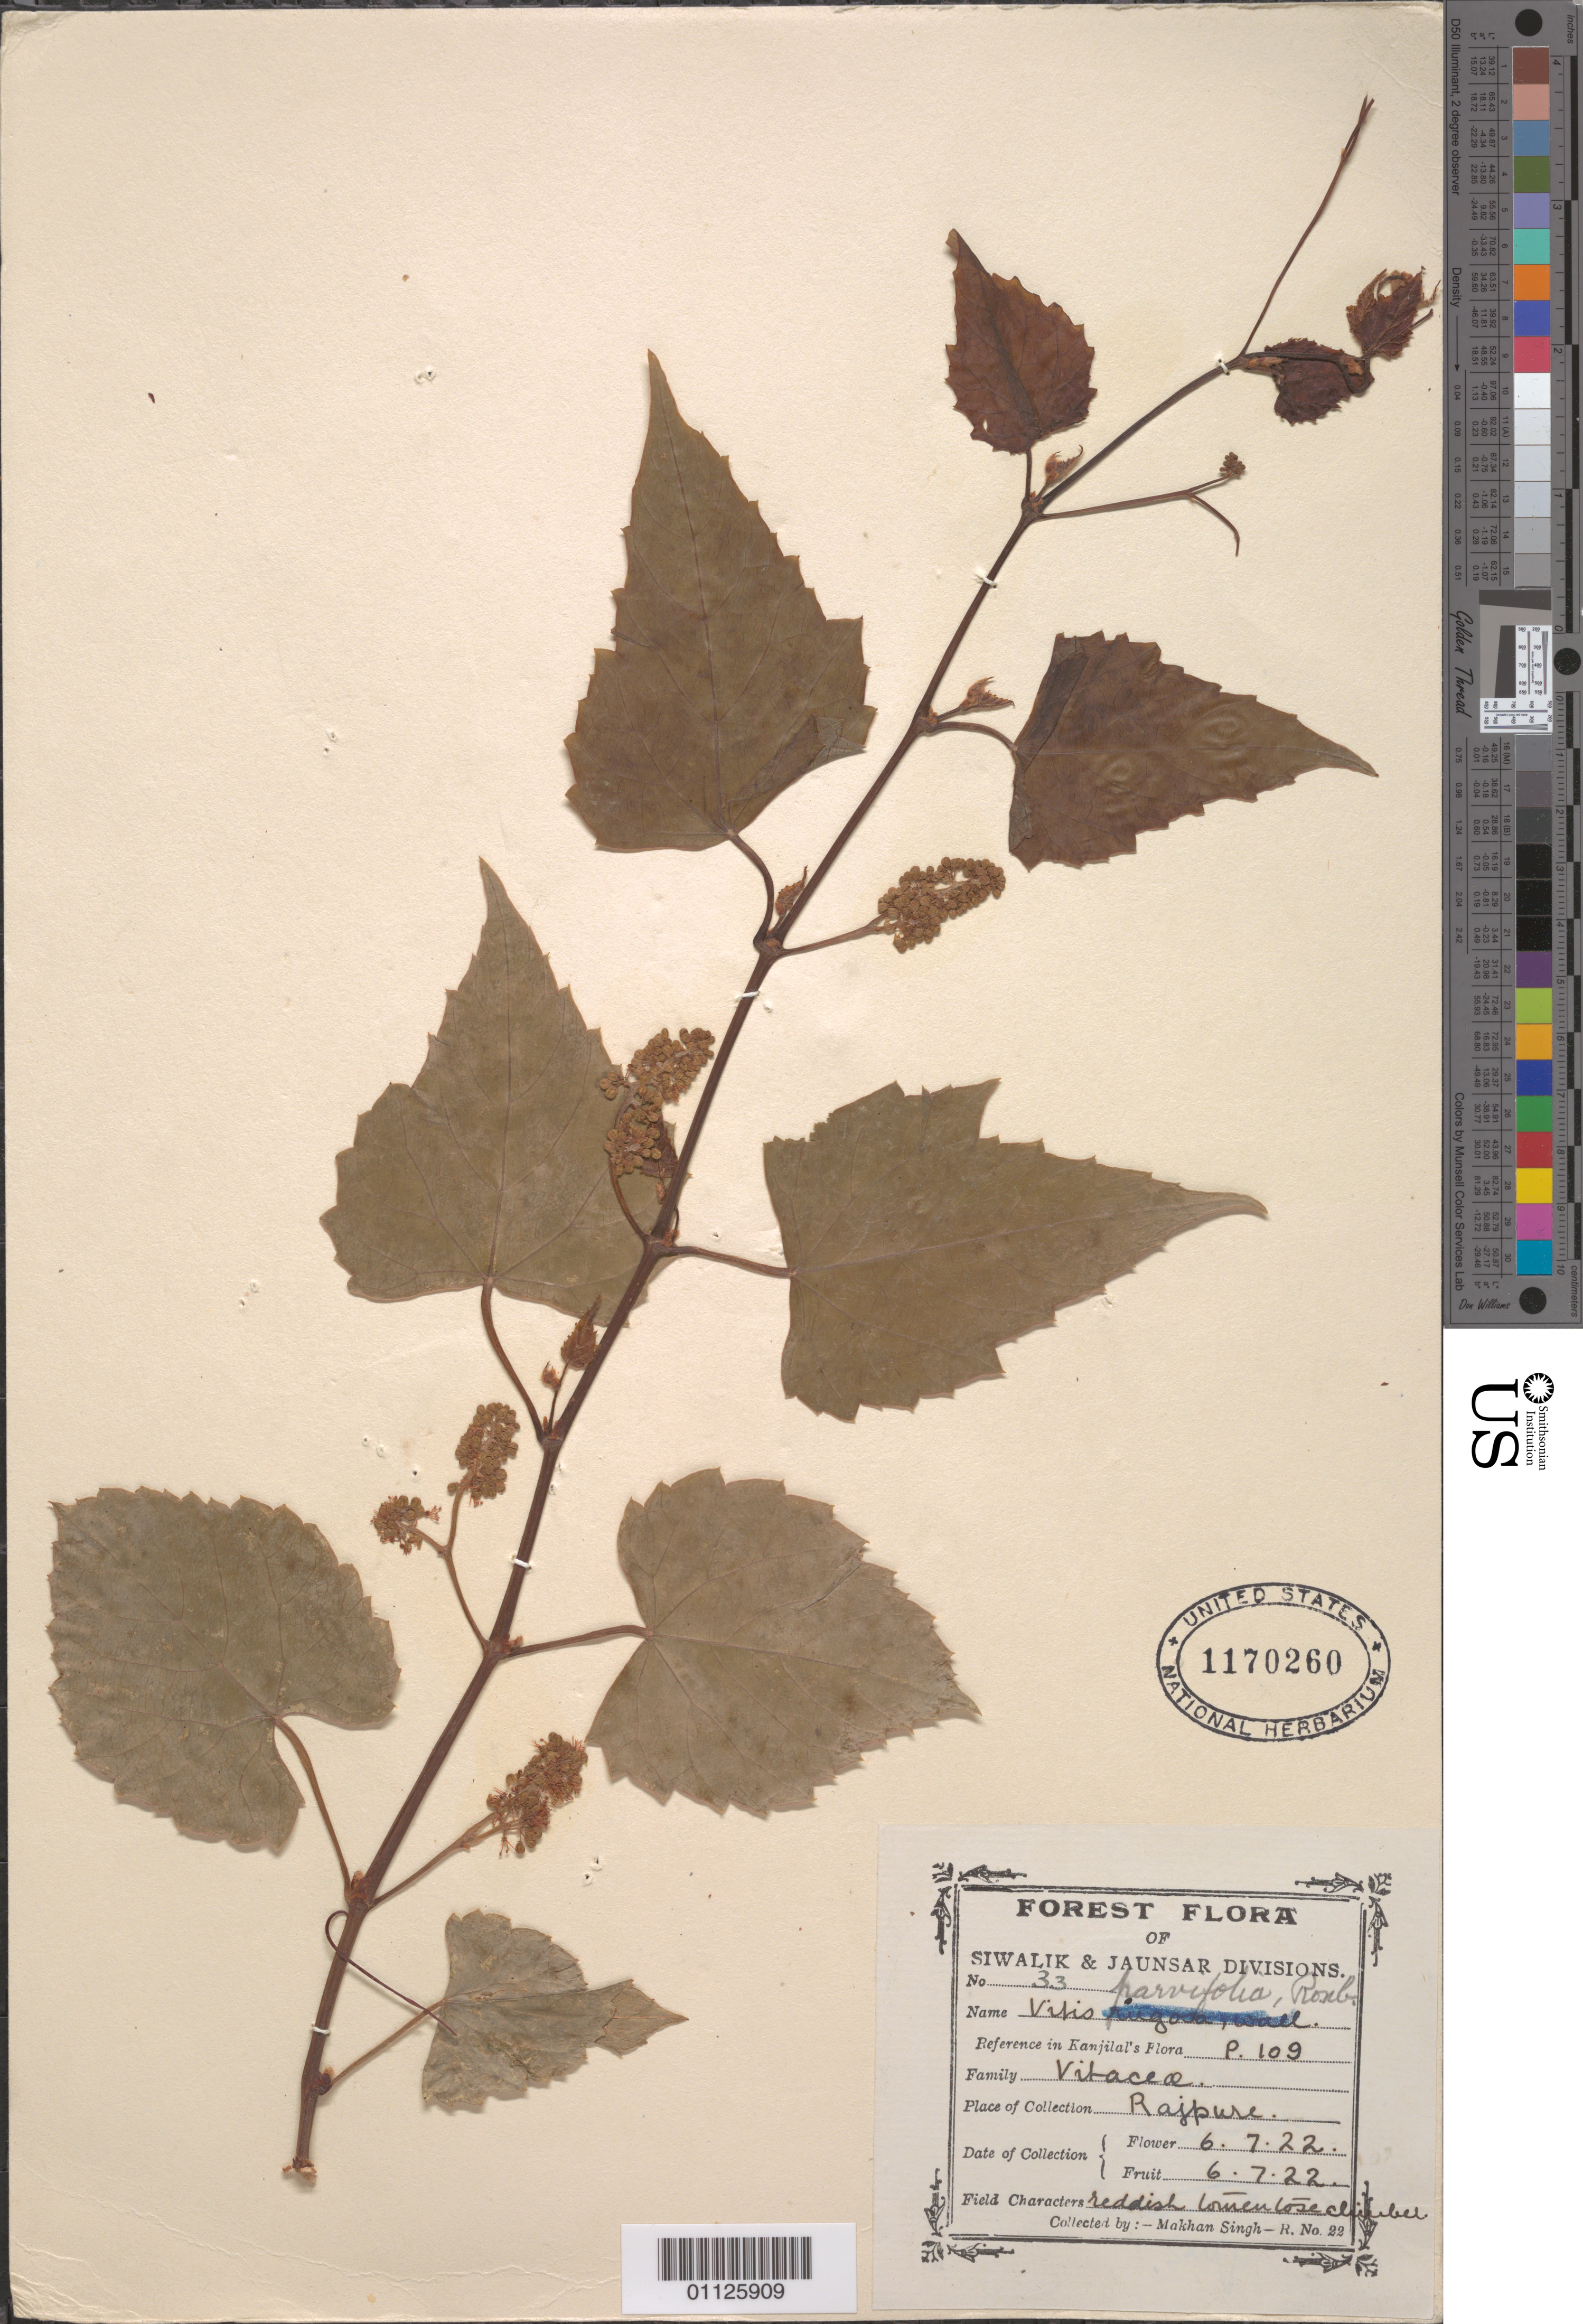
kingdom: Plantae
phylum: Tracheophyta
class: Magnoliopsida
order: Vitales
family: Vitaceae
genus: Cissus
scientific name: Cissus parvifolia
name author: Salisb.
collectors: B. Singh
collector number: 33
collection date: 1922-07-06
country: India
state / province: Punjab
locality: Siwalik and Jaunsar Divisions. Rajpure. United.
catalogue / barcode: US 1170260